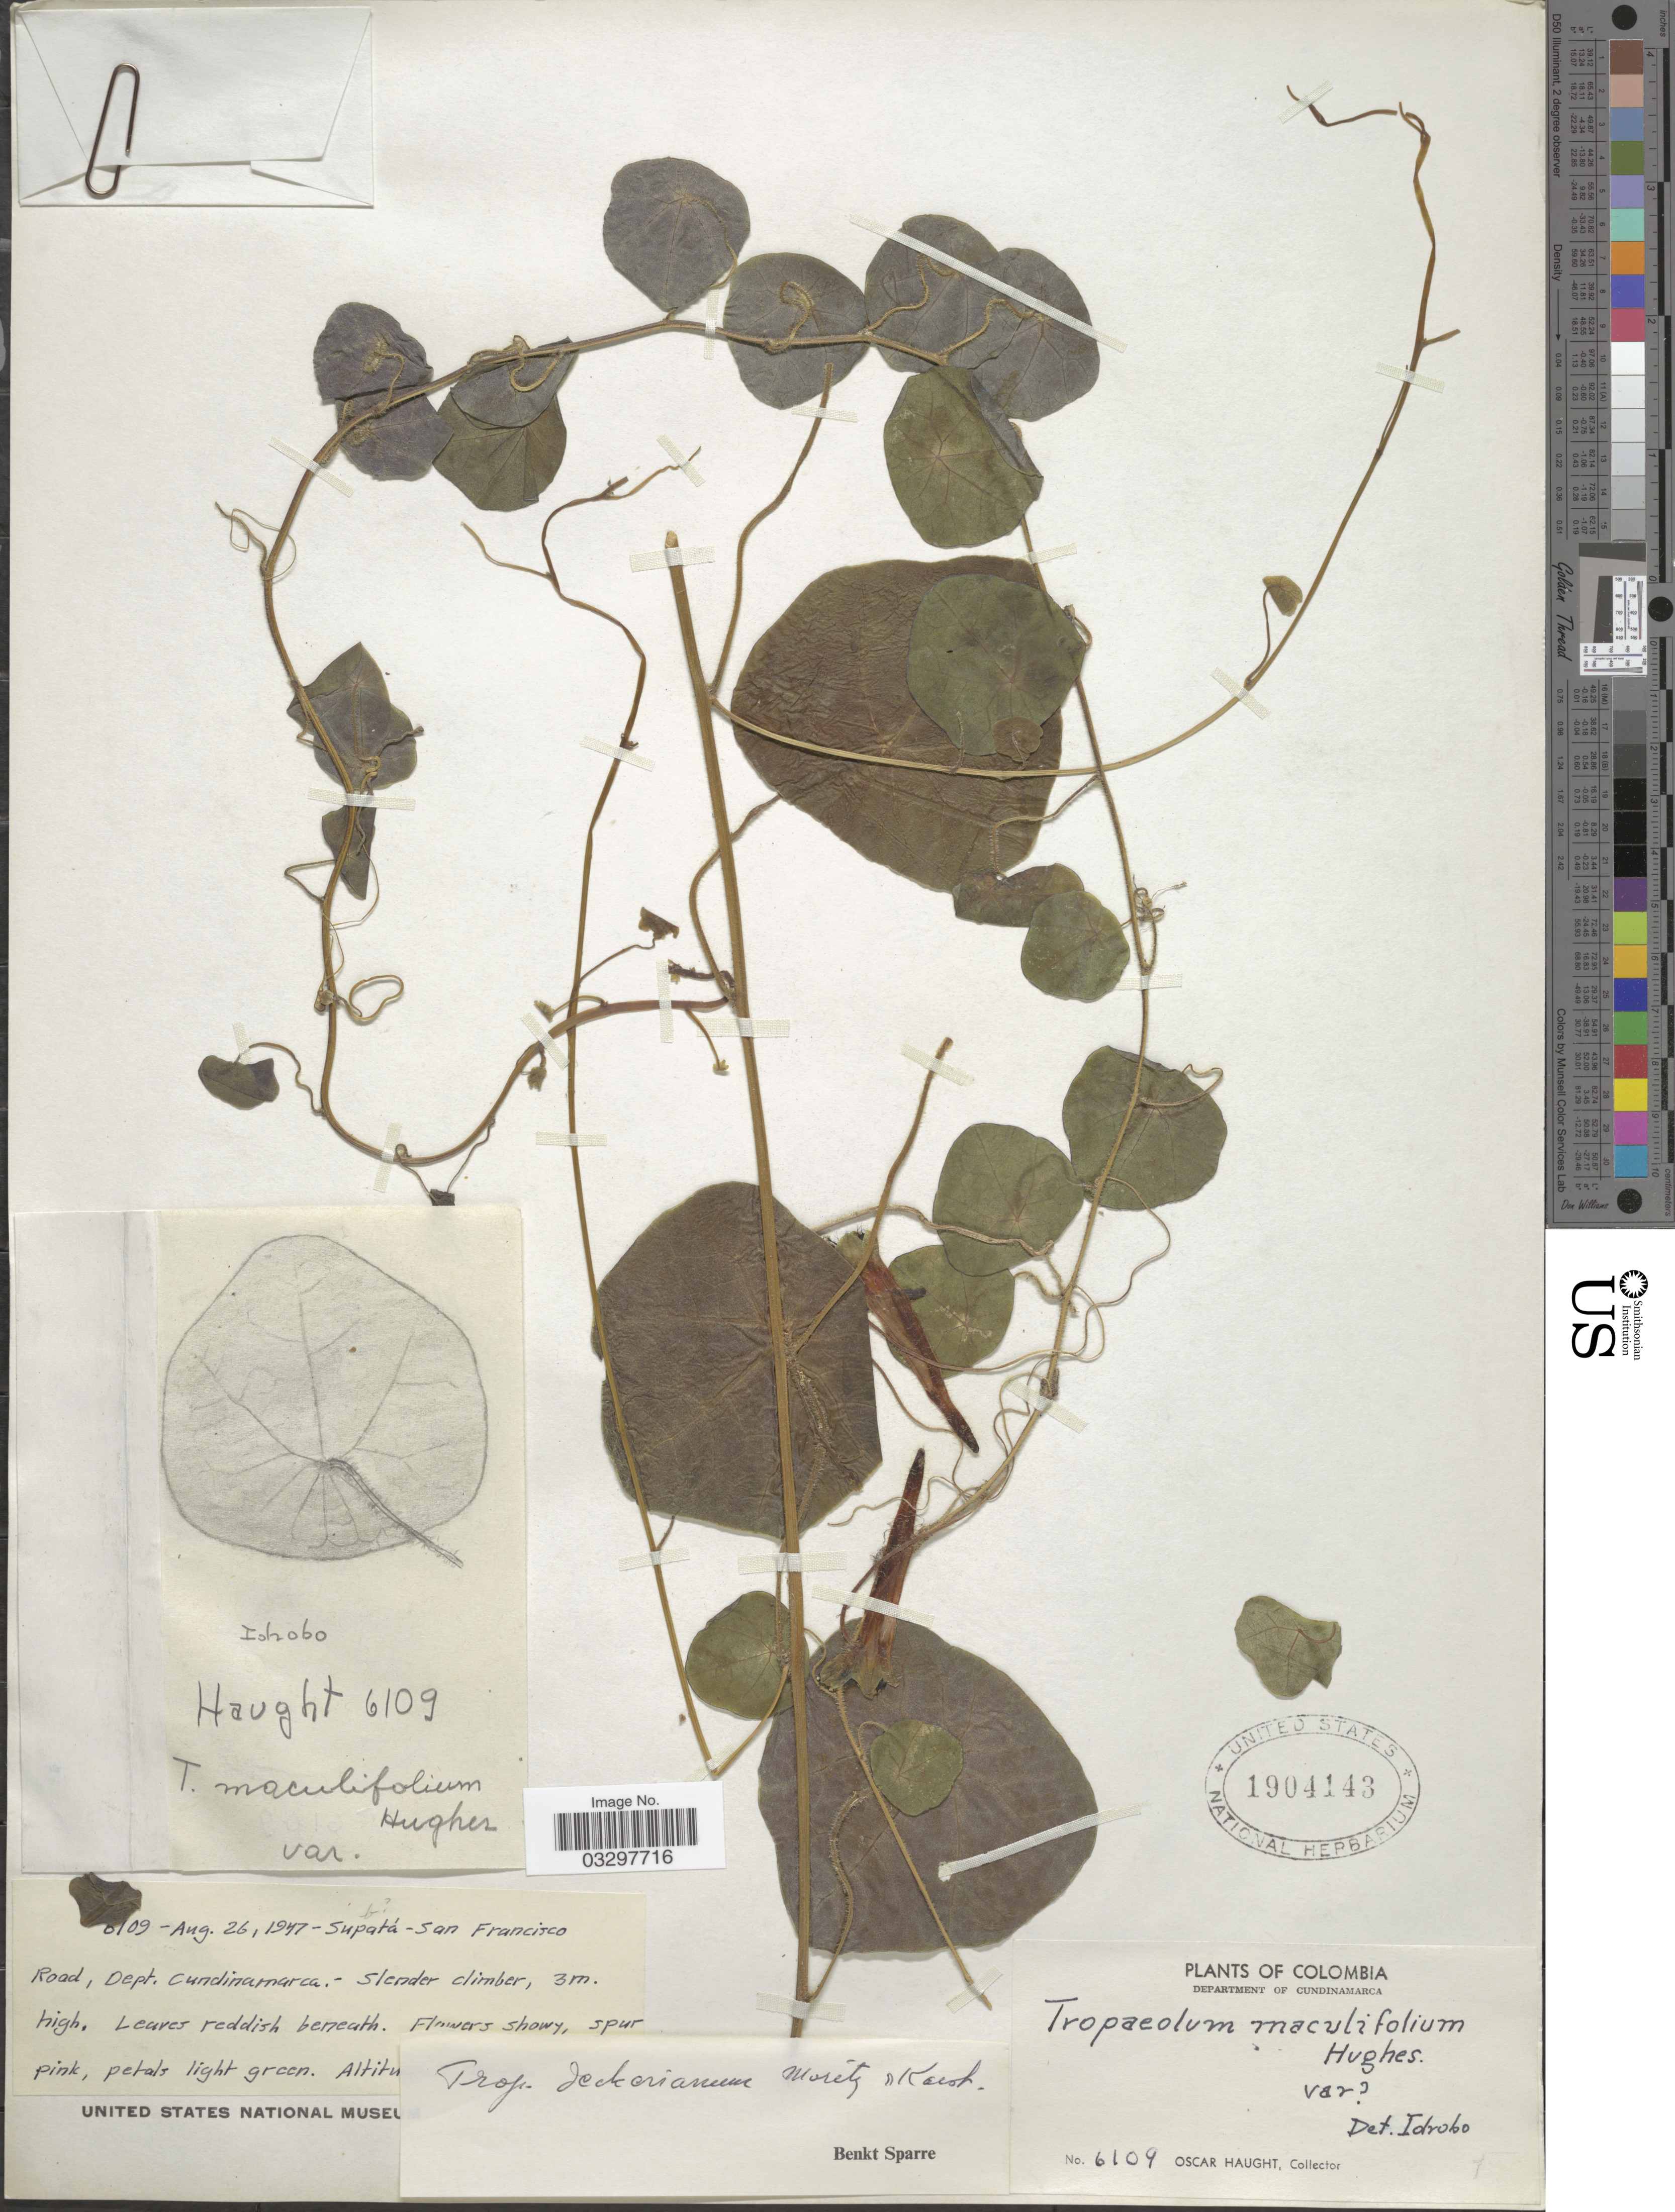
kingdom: Plantae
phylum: Tracheophyta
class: Magnoliopsida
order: Brassicales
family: Tropaeolaceae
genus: Tropaeolum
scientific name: Tropaeolum deckerianum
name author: Moritz & H. Karst.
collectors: O. L. Haught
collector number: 6109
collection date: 1947-08-26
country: Colombia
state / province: Cundinamarca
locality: Department of Cundinamarca. Supatá - San Francisco Road, Dept. Cundinamarca.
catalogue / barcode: US 1904143